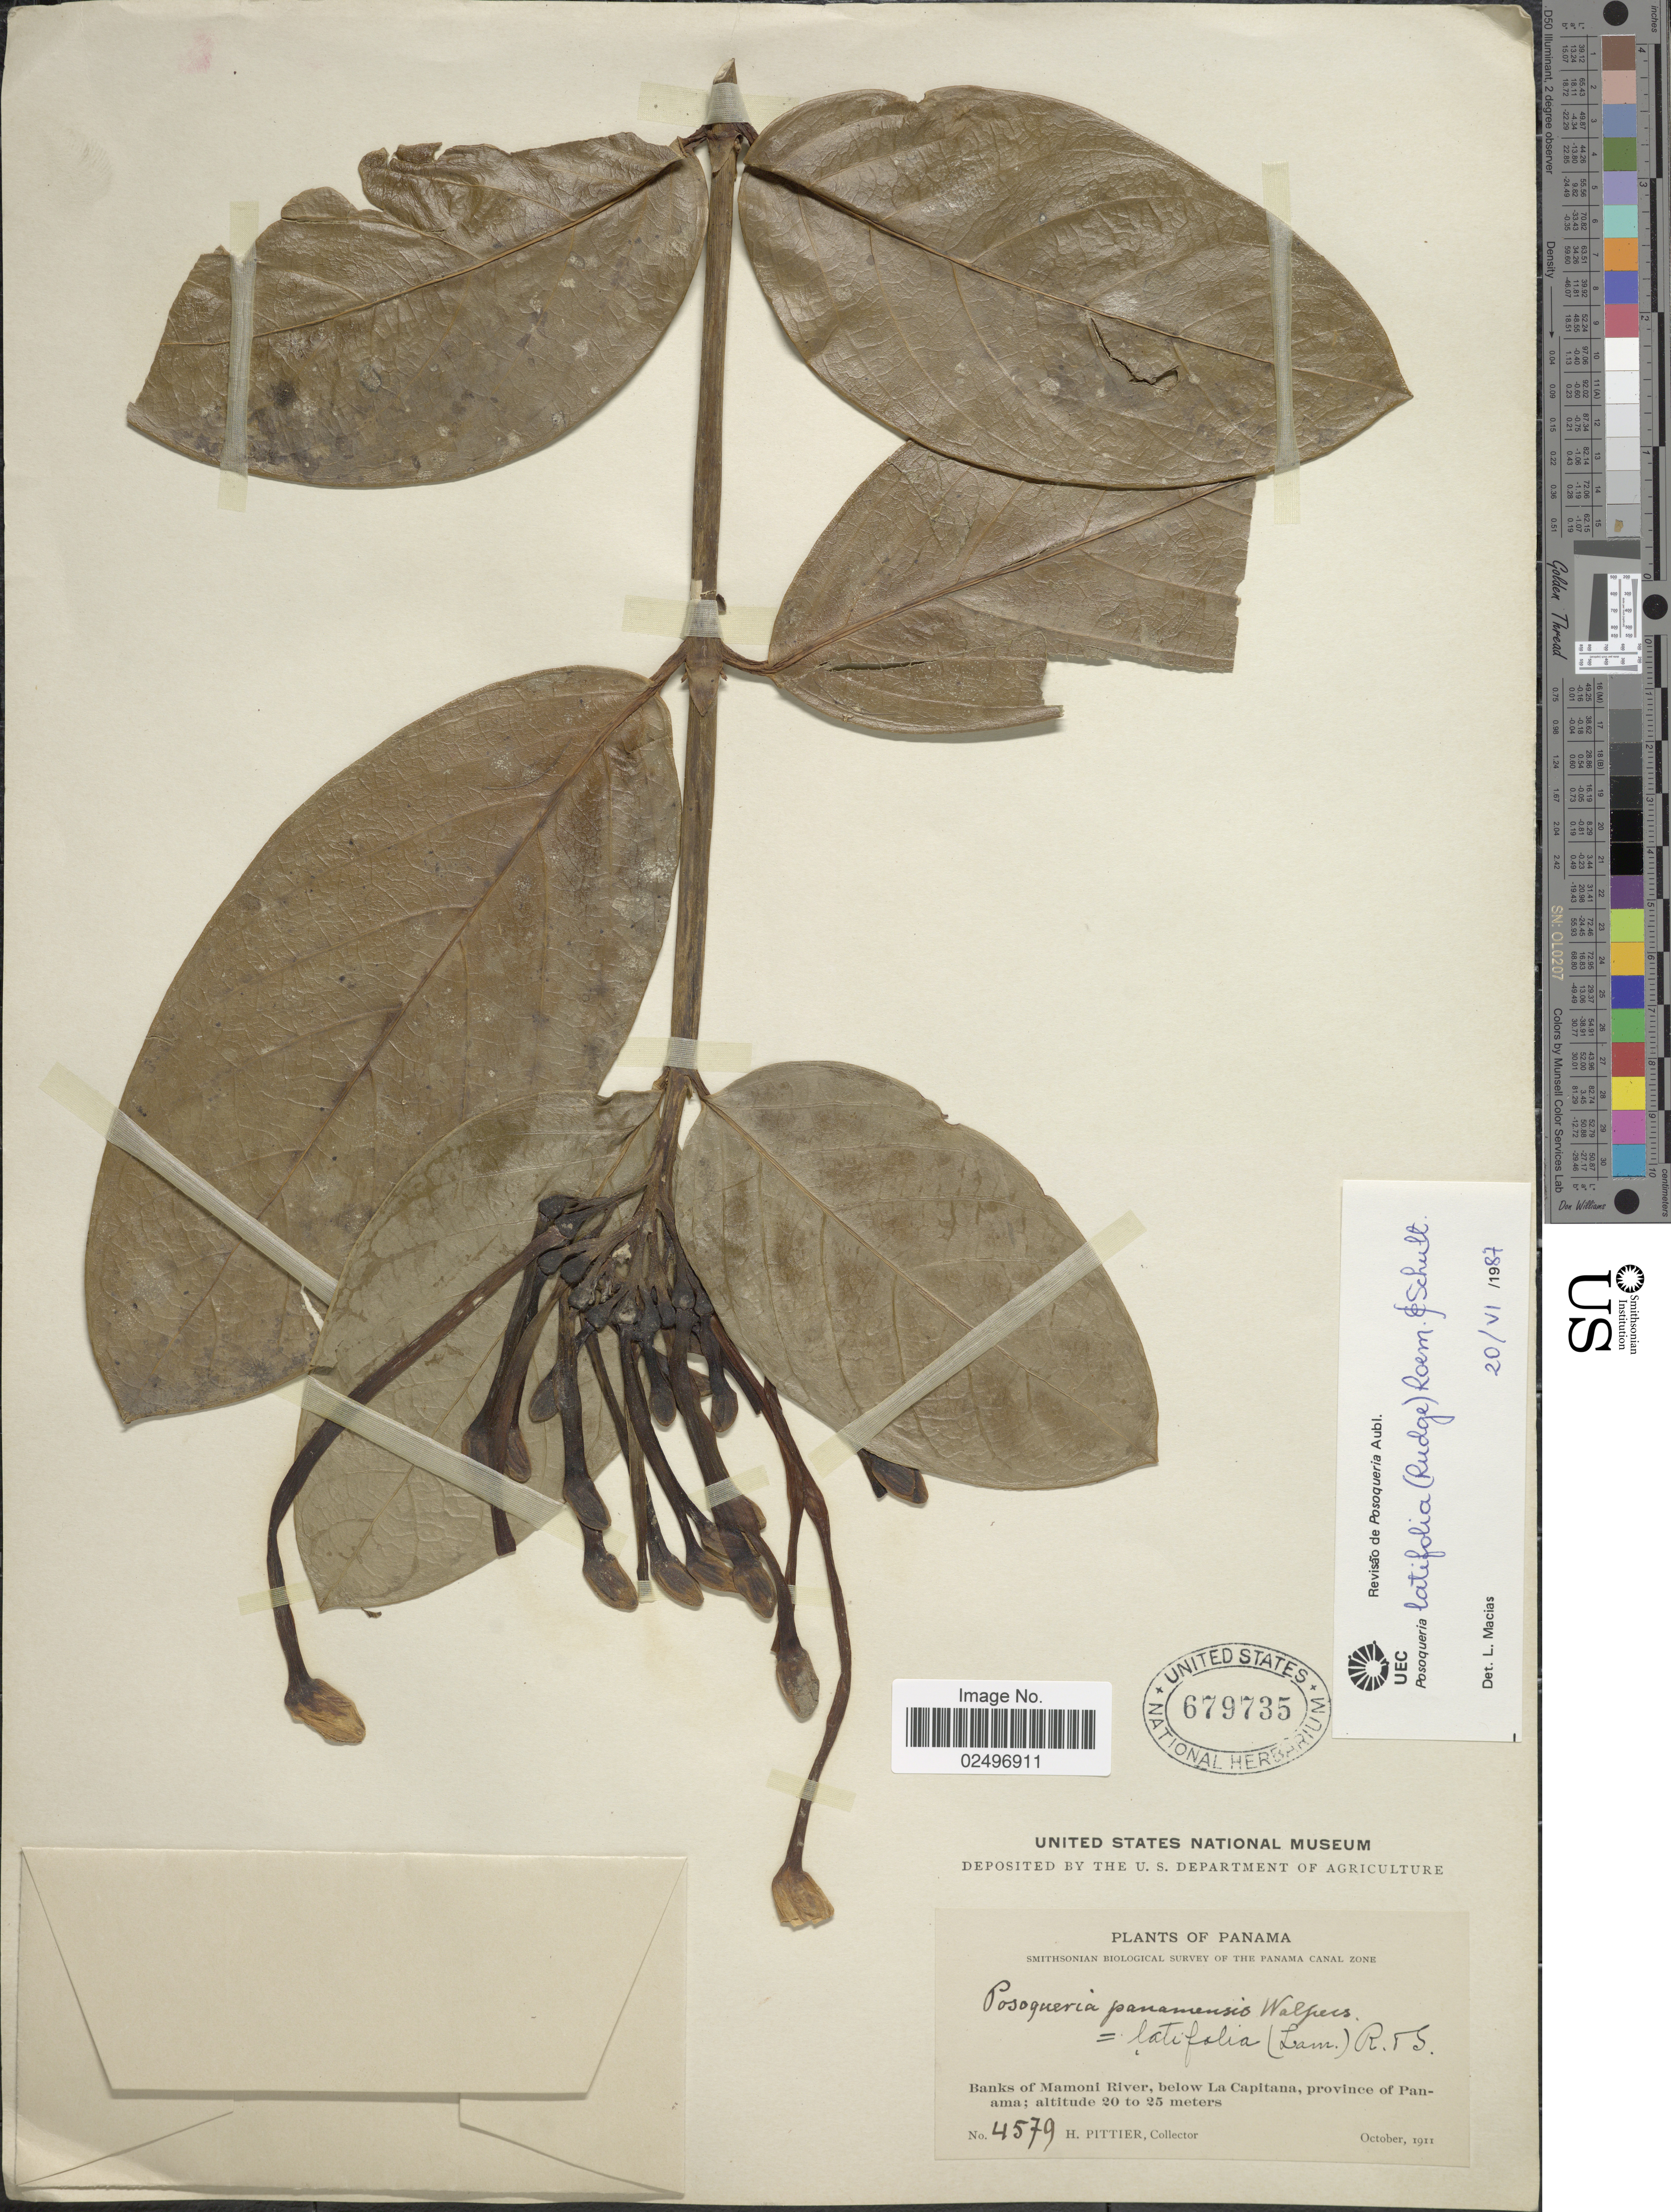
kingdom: Plantae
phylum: Tracheophyta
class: Magnoliopsida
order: Gentianales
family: Rubiaceae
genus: Posoqueria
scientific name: Posoqueria latifolia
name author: (Rudge) Roem. & Schult.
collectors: H. F. Pittier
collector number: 4579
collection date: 1911-10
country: Panama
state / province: Panamá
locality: Banks of Mamoni River, below La Capitana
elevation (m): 20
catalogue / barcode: US 679735